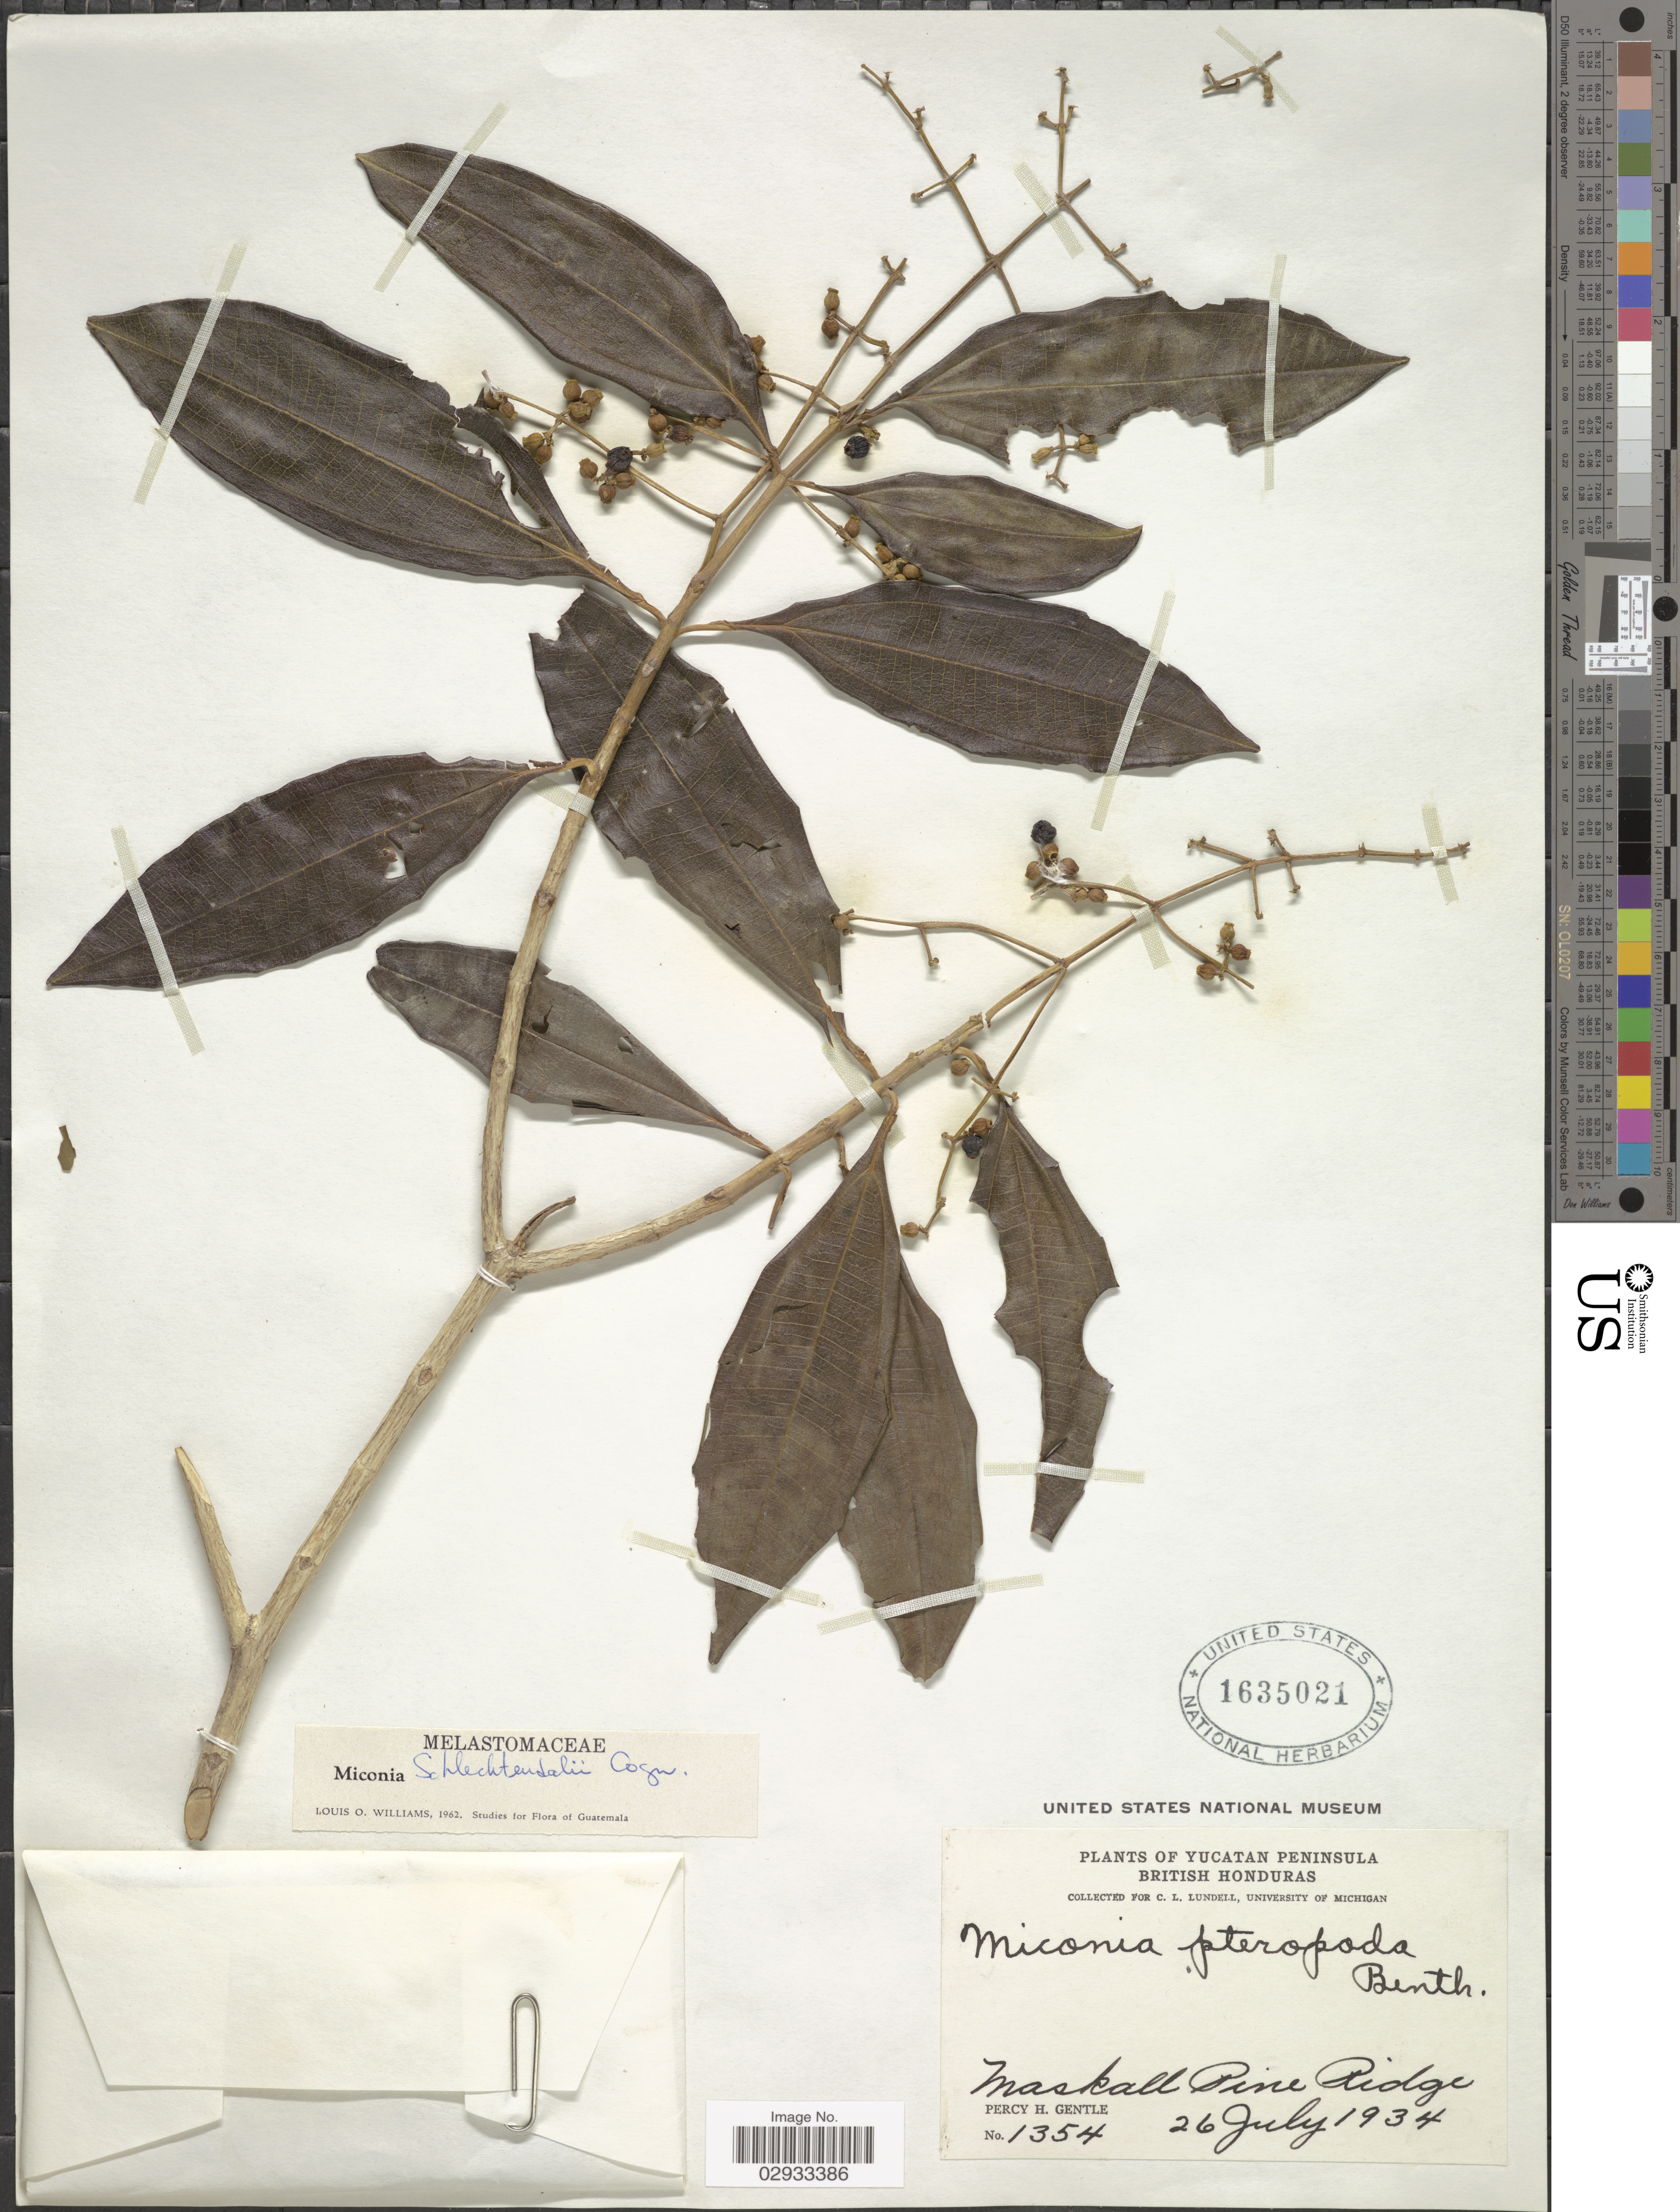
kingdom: Plantae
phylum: Tracheophyta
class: Magnoliopsida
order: Myrtales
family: Melastomataceae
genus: Miconia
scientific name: Miconia schlechtendalii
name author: Cogn. in DC.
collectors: P. H. Gentle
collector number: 1354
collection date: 1934-07-26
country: Belize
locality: Yucatan Peninsula. British Honduras. Maskall Pine Ridge.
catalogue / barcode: US 1635021